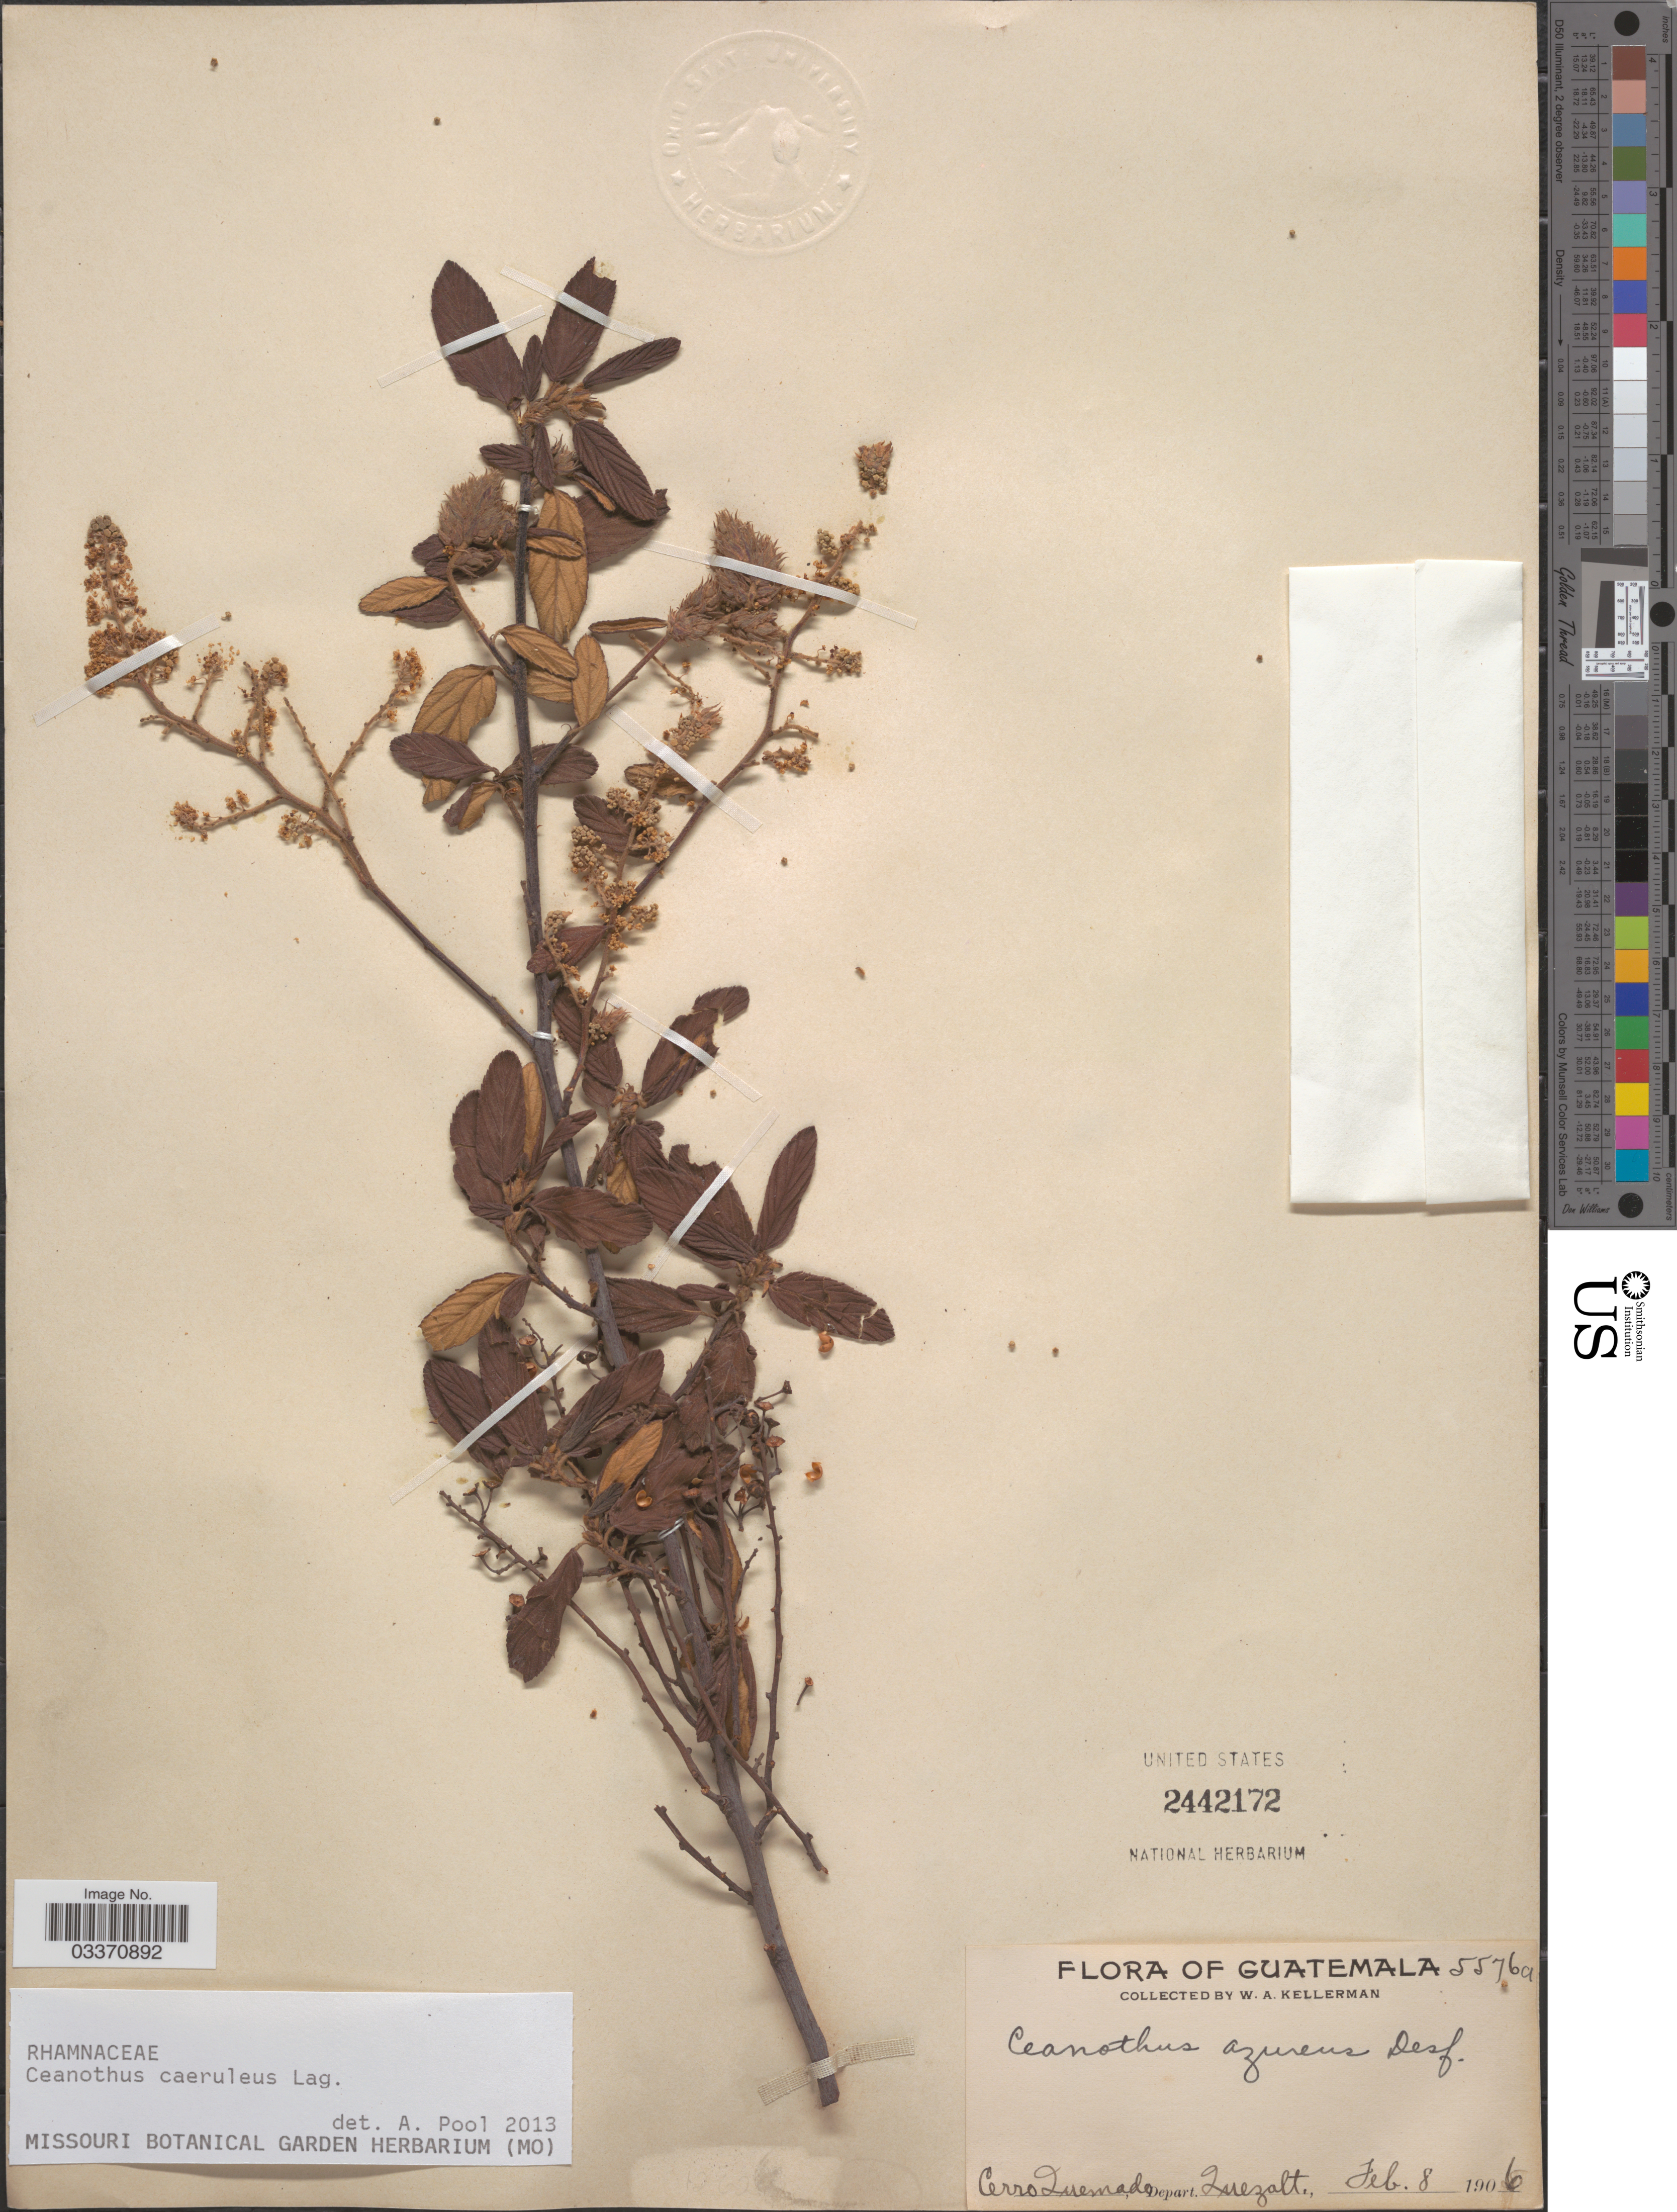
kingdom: Plantae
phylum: Tracheophyta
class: Magnoliopsida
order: Rosales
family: Rhamnaceae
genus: Ceanothus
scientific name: Ceanothus caeruleus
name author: Lag.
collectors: W. Kellerman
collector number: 5576a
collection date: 1906-02-08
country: Guatemala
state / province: Quetzaltenango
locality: Cerro Quemado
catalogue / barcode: US 2442172